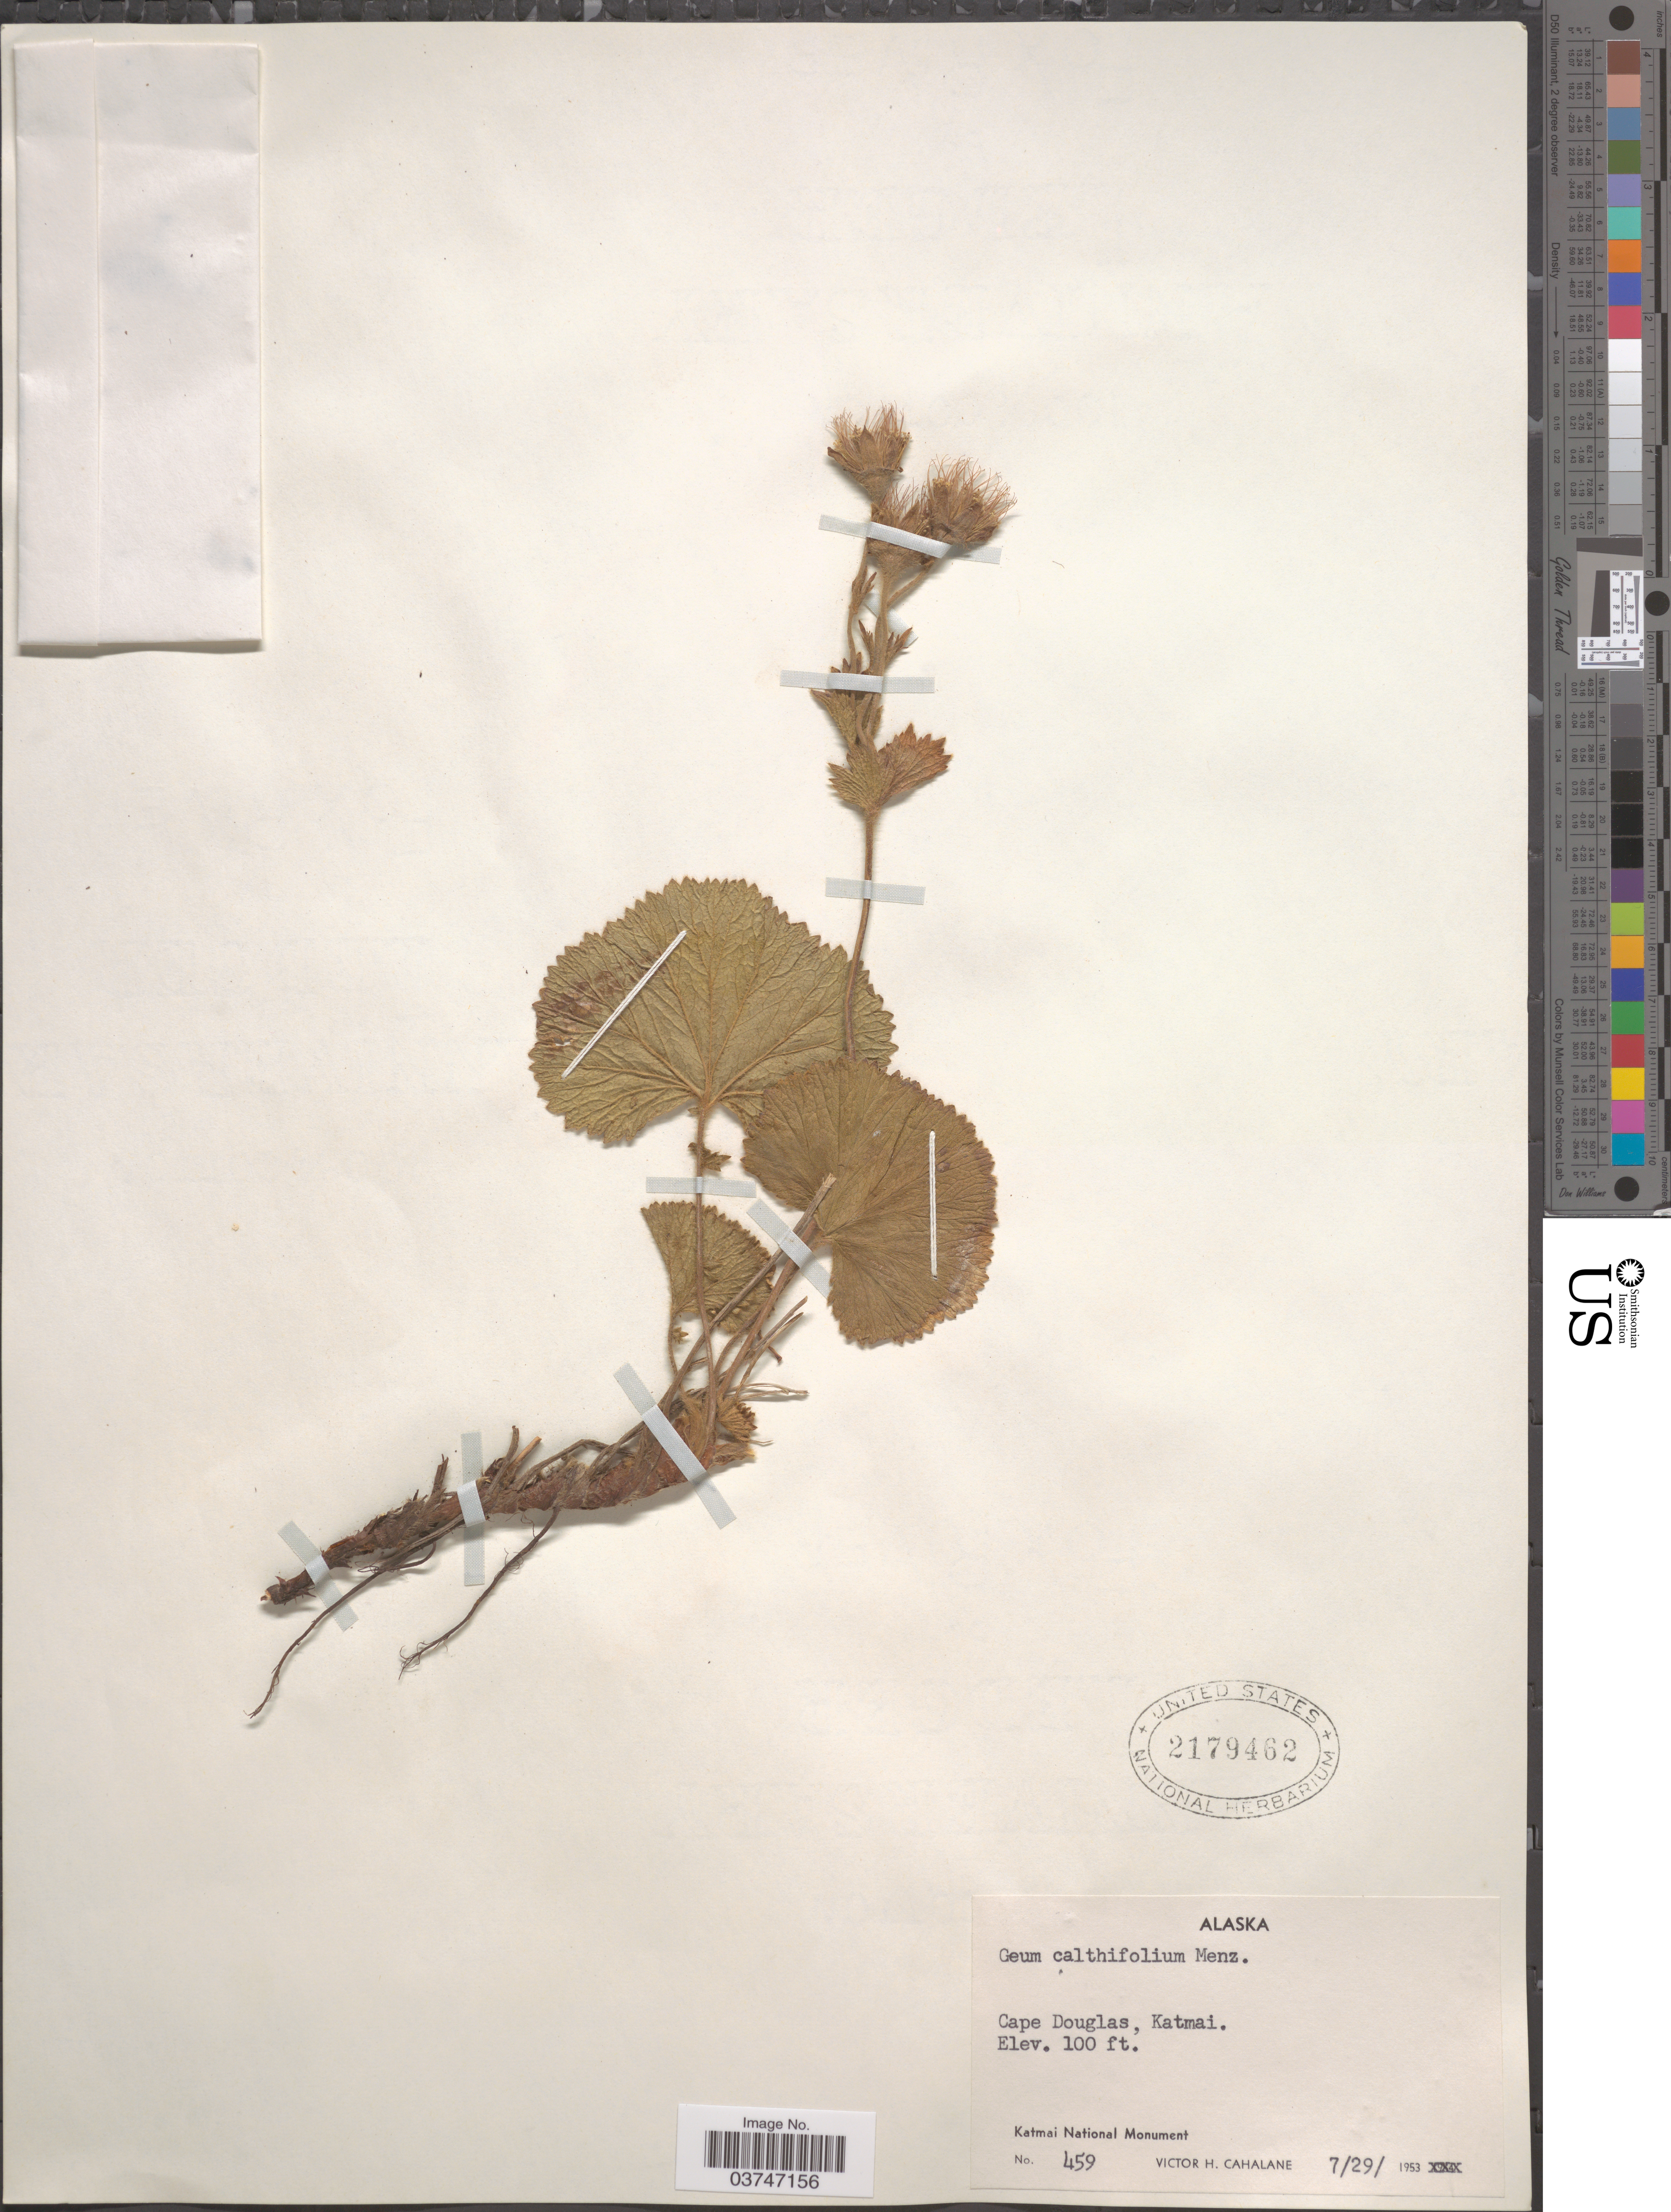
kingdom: Plantae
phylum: Tracheophyta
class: Magnoliopsida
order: Rosales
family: Rosaceae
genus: Geum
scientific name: Geum calthifolium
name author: Menzies ex Sm.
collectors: V. Cahalane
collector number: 459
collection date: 1953-07-29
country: United States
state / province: Alaska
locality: Cape Douglas, Katmai. Katmai National Monument.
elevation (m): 30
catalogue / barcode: US 2179462